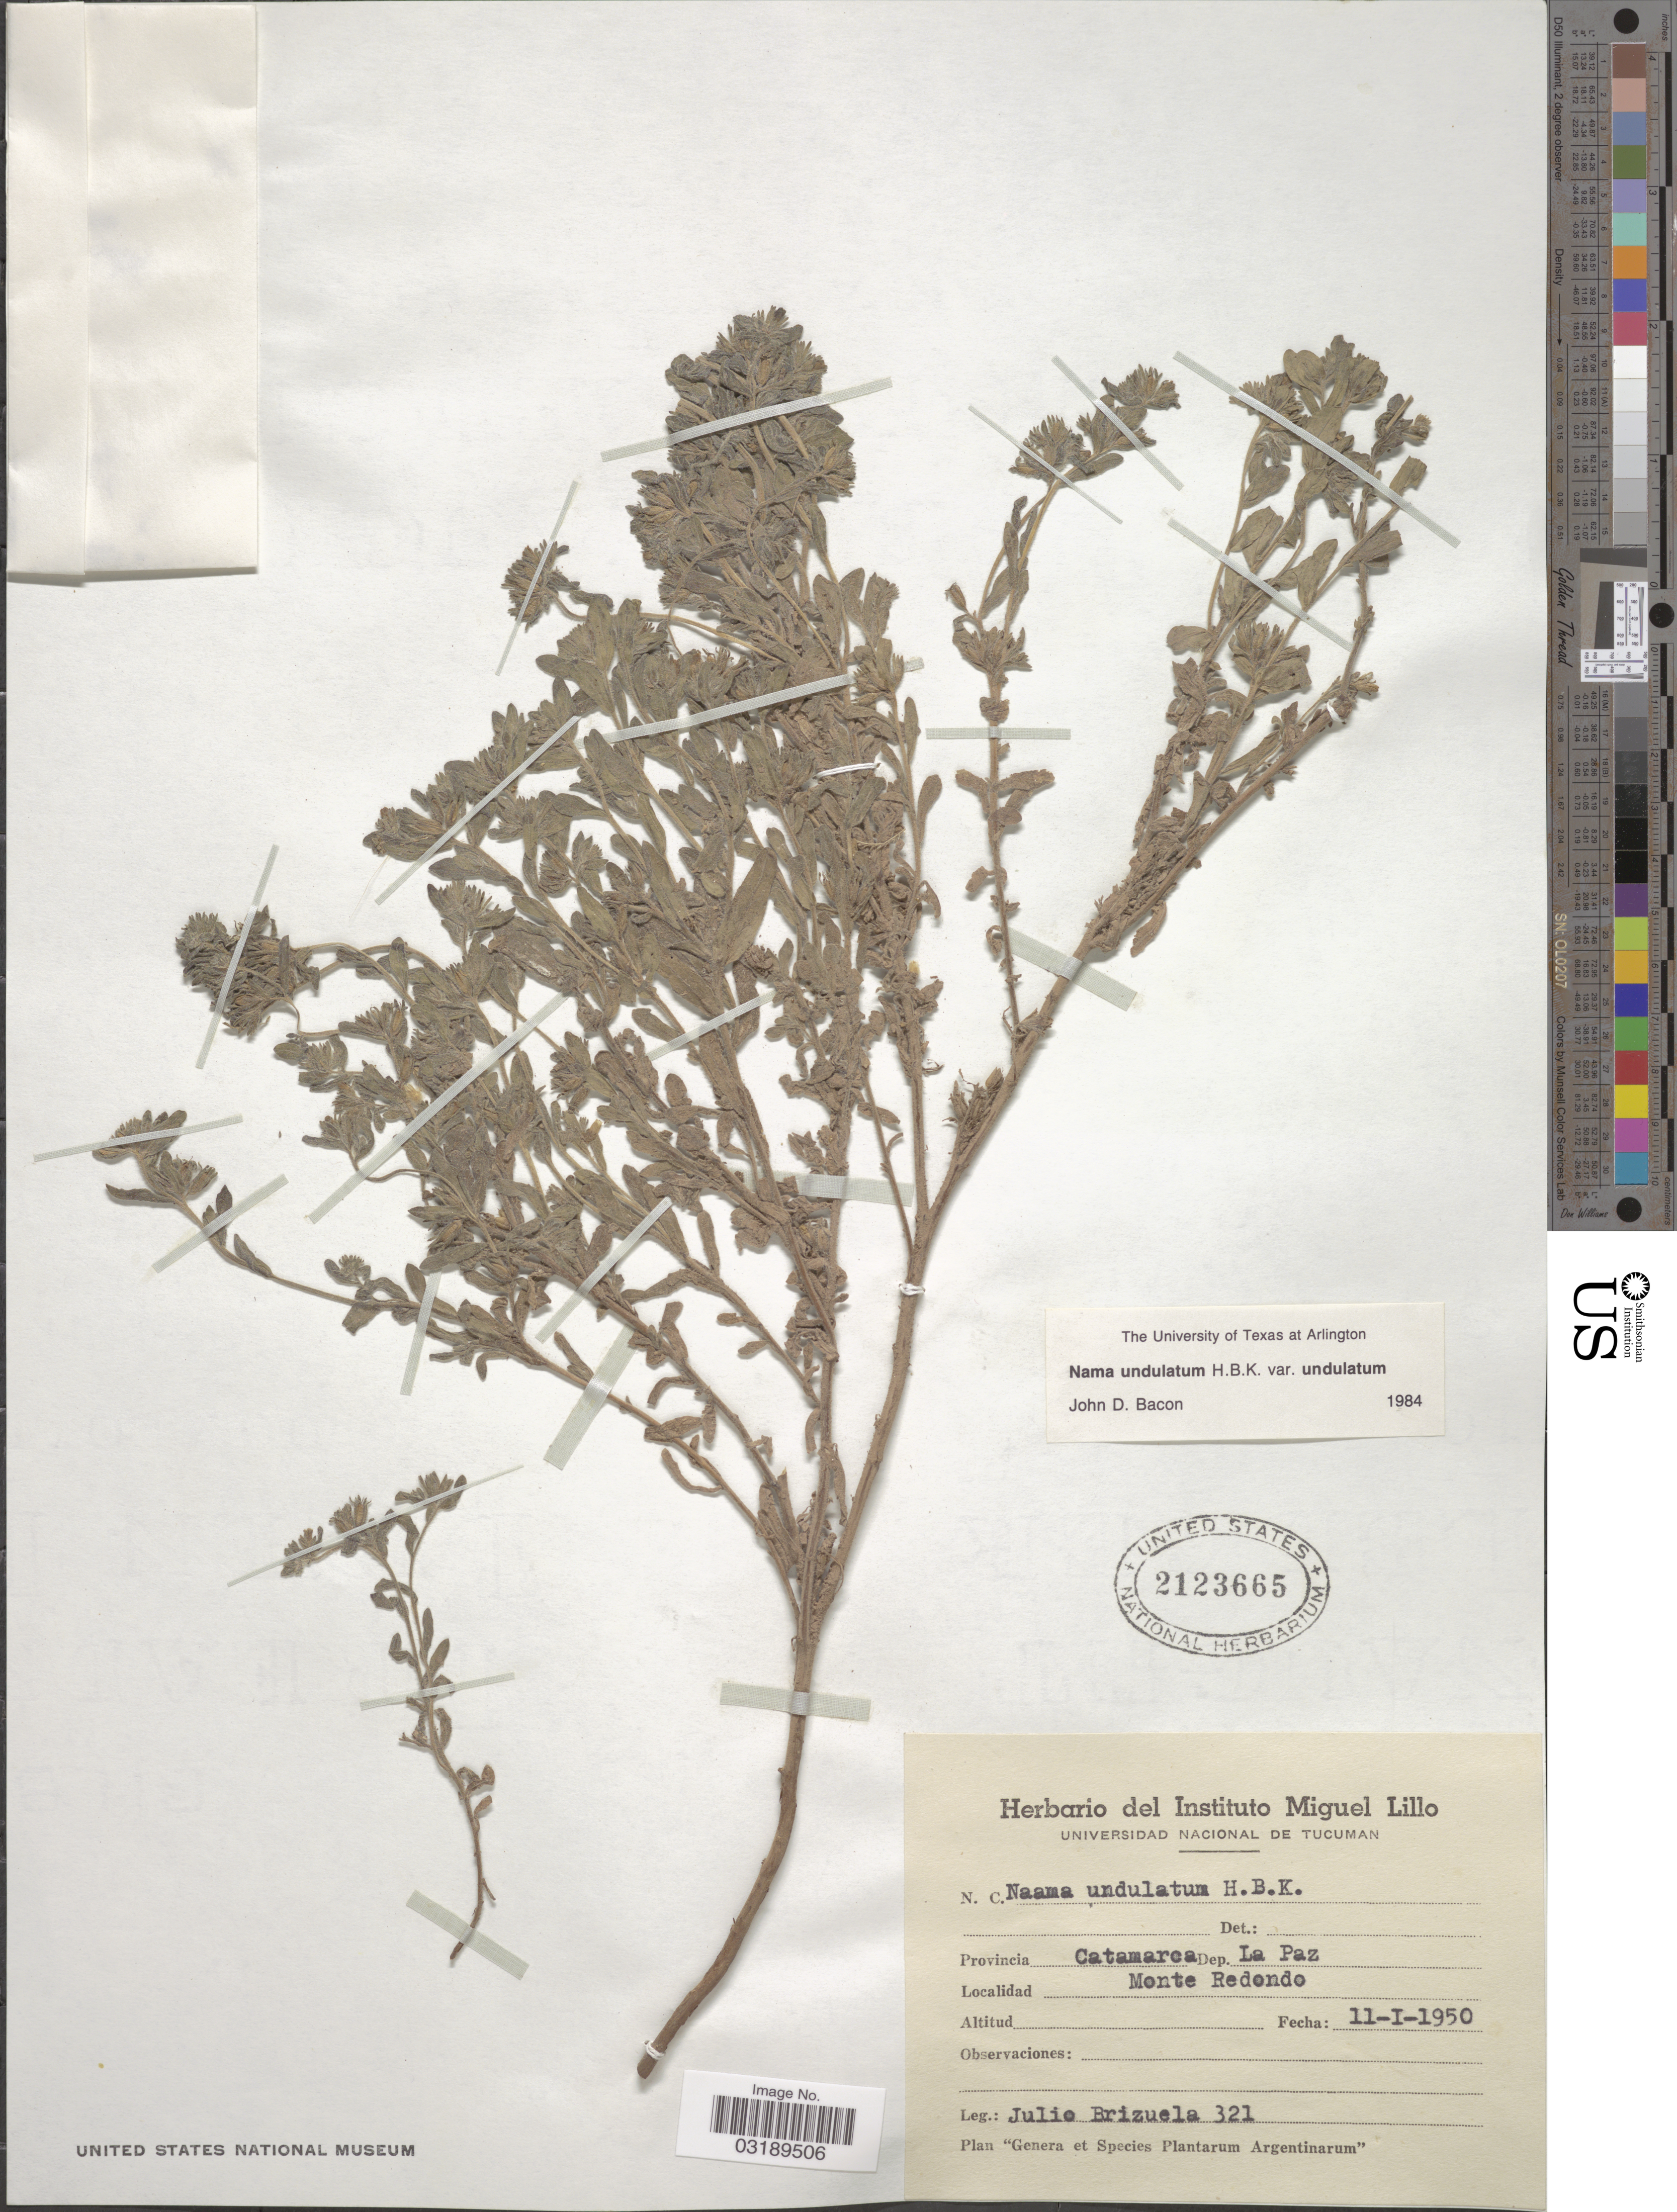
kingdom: Plantae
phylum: Tracheophyta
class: Magnoliopsida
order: Boraginales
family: Namaceae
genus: Nama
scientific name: Nama undulatum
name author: Kunth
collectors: J. Brizuela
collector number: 321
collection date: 1950-01-11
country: Argentina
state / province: Catamarca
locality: Dep. La Paz. Monte Redondo.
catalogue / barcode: US 2123665